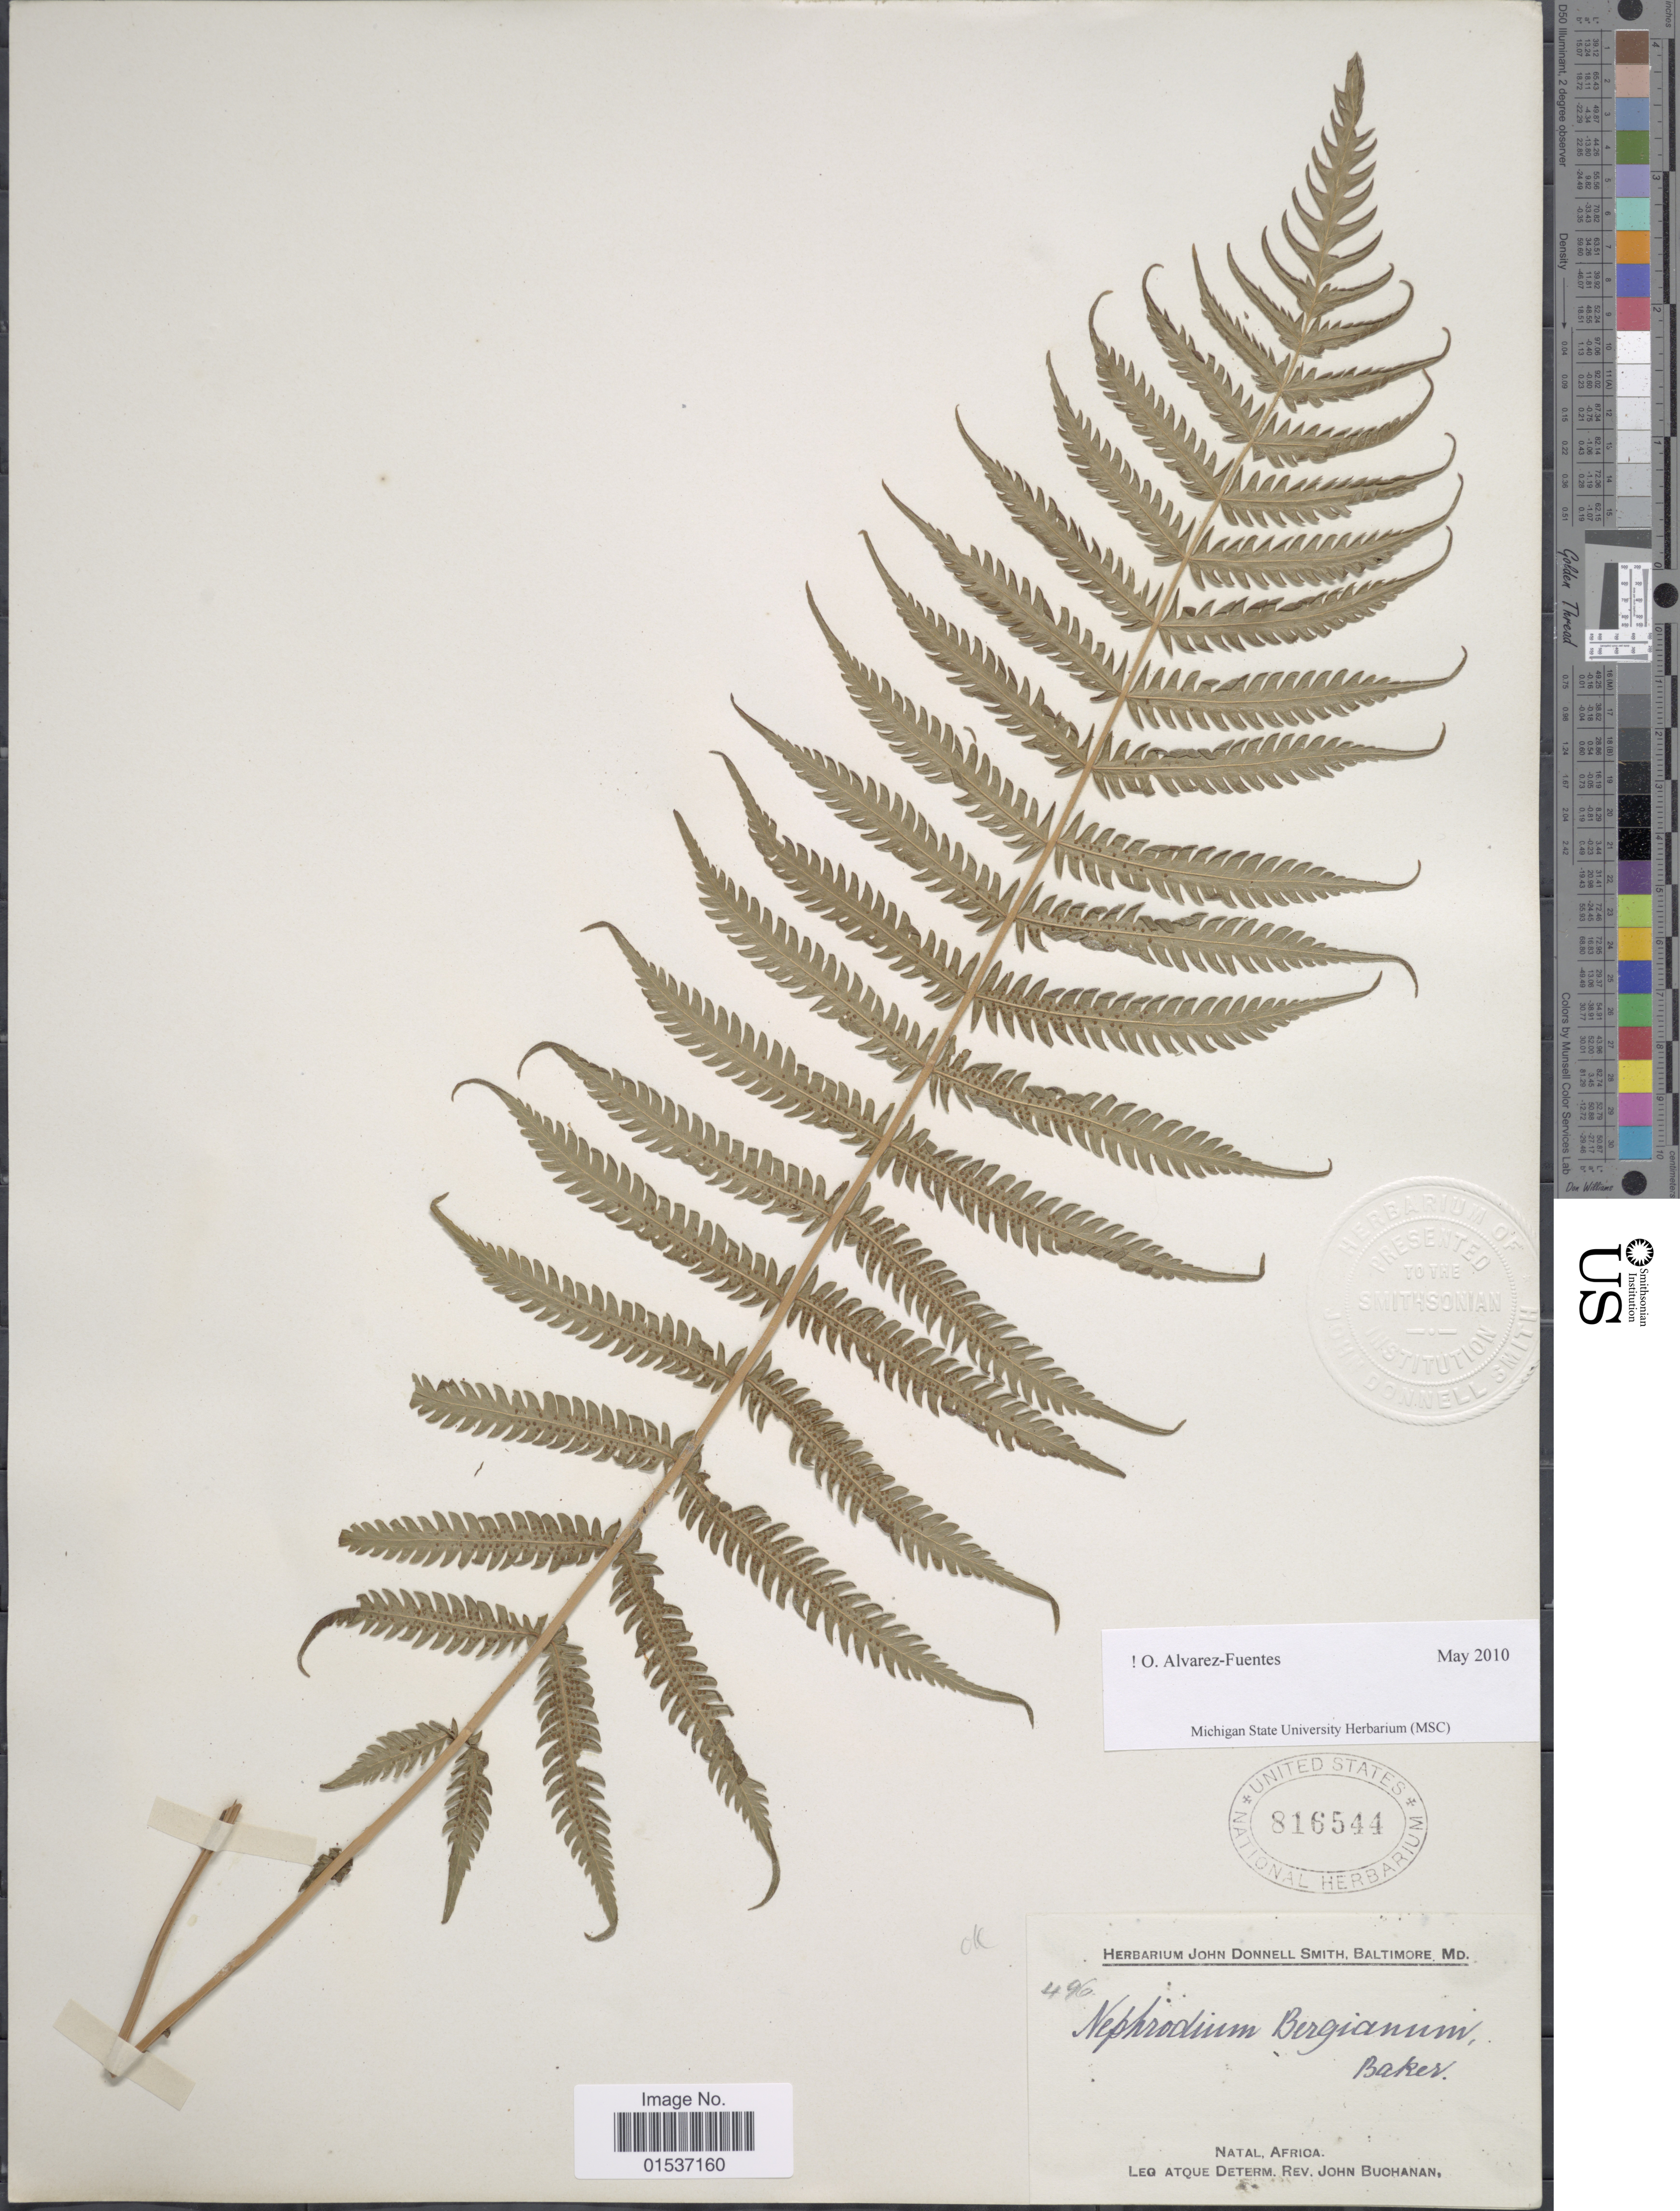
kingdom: Plantae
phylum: Tracheophyta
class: Polypodiopsida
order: Polypodiales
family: Thelypteridaceae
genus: Thelypteris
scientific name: Thelypteris bergiana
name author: (Schltdl.) Ching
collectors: J. Buchanan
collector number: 496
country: South Africa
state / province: KwaZulu-Natal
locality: Natal, Africa.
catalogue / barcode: US 816544